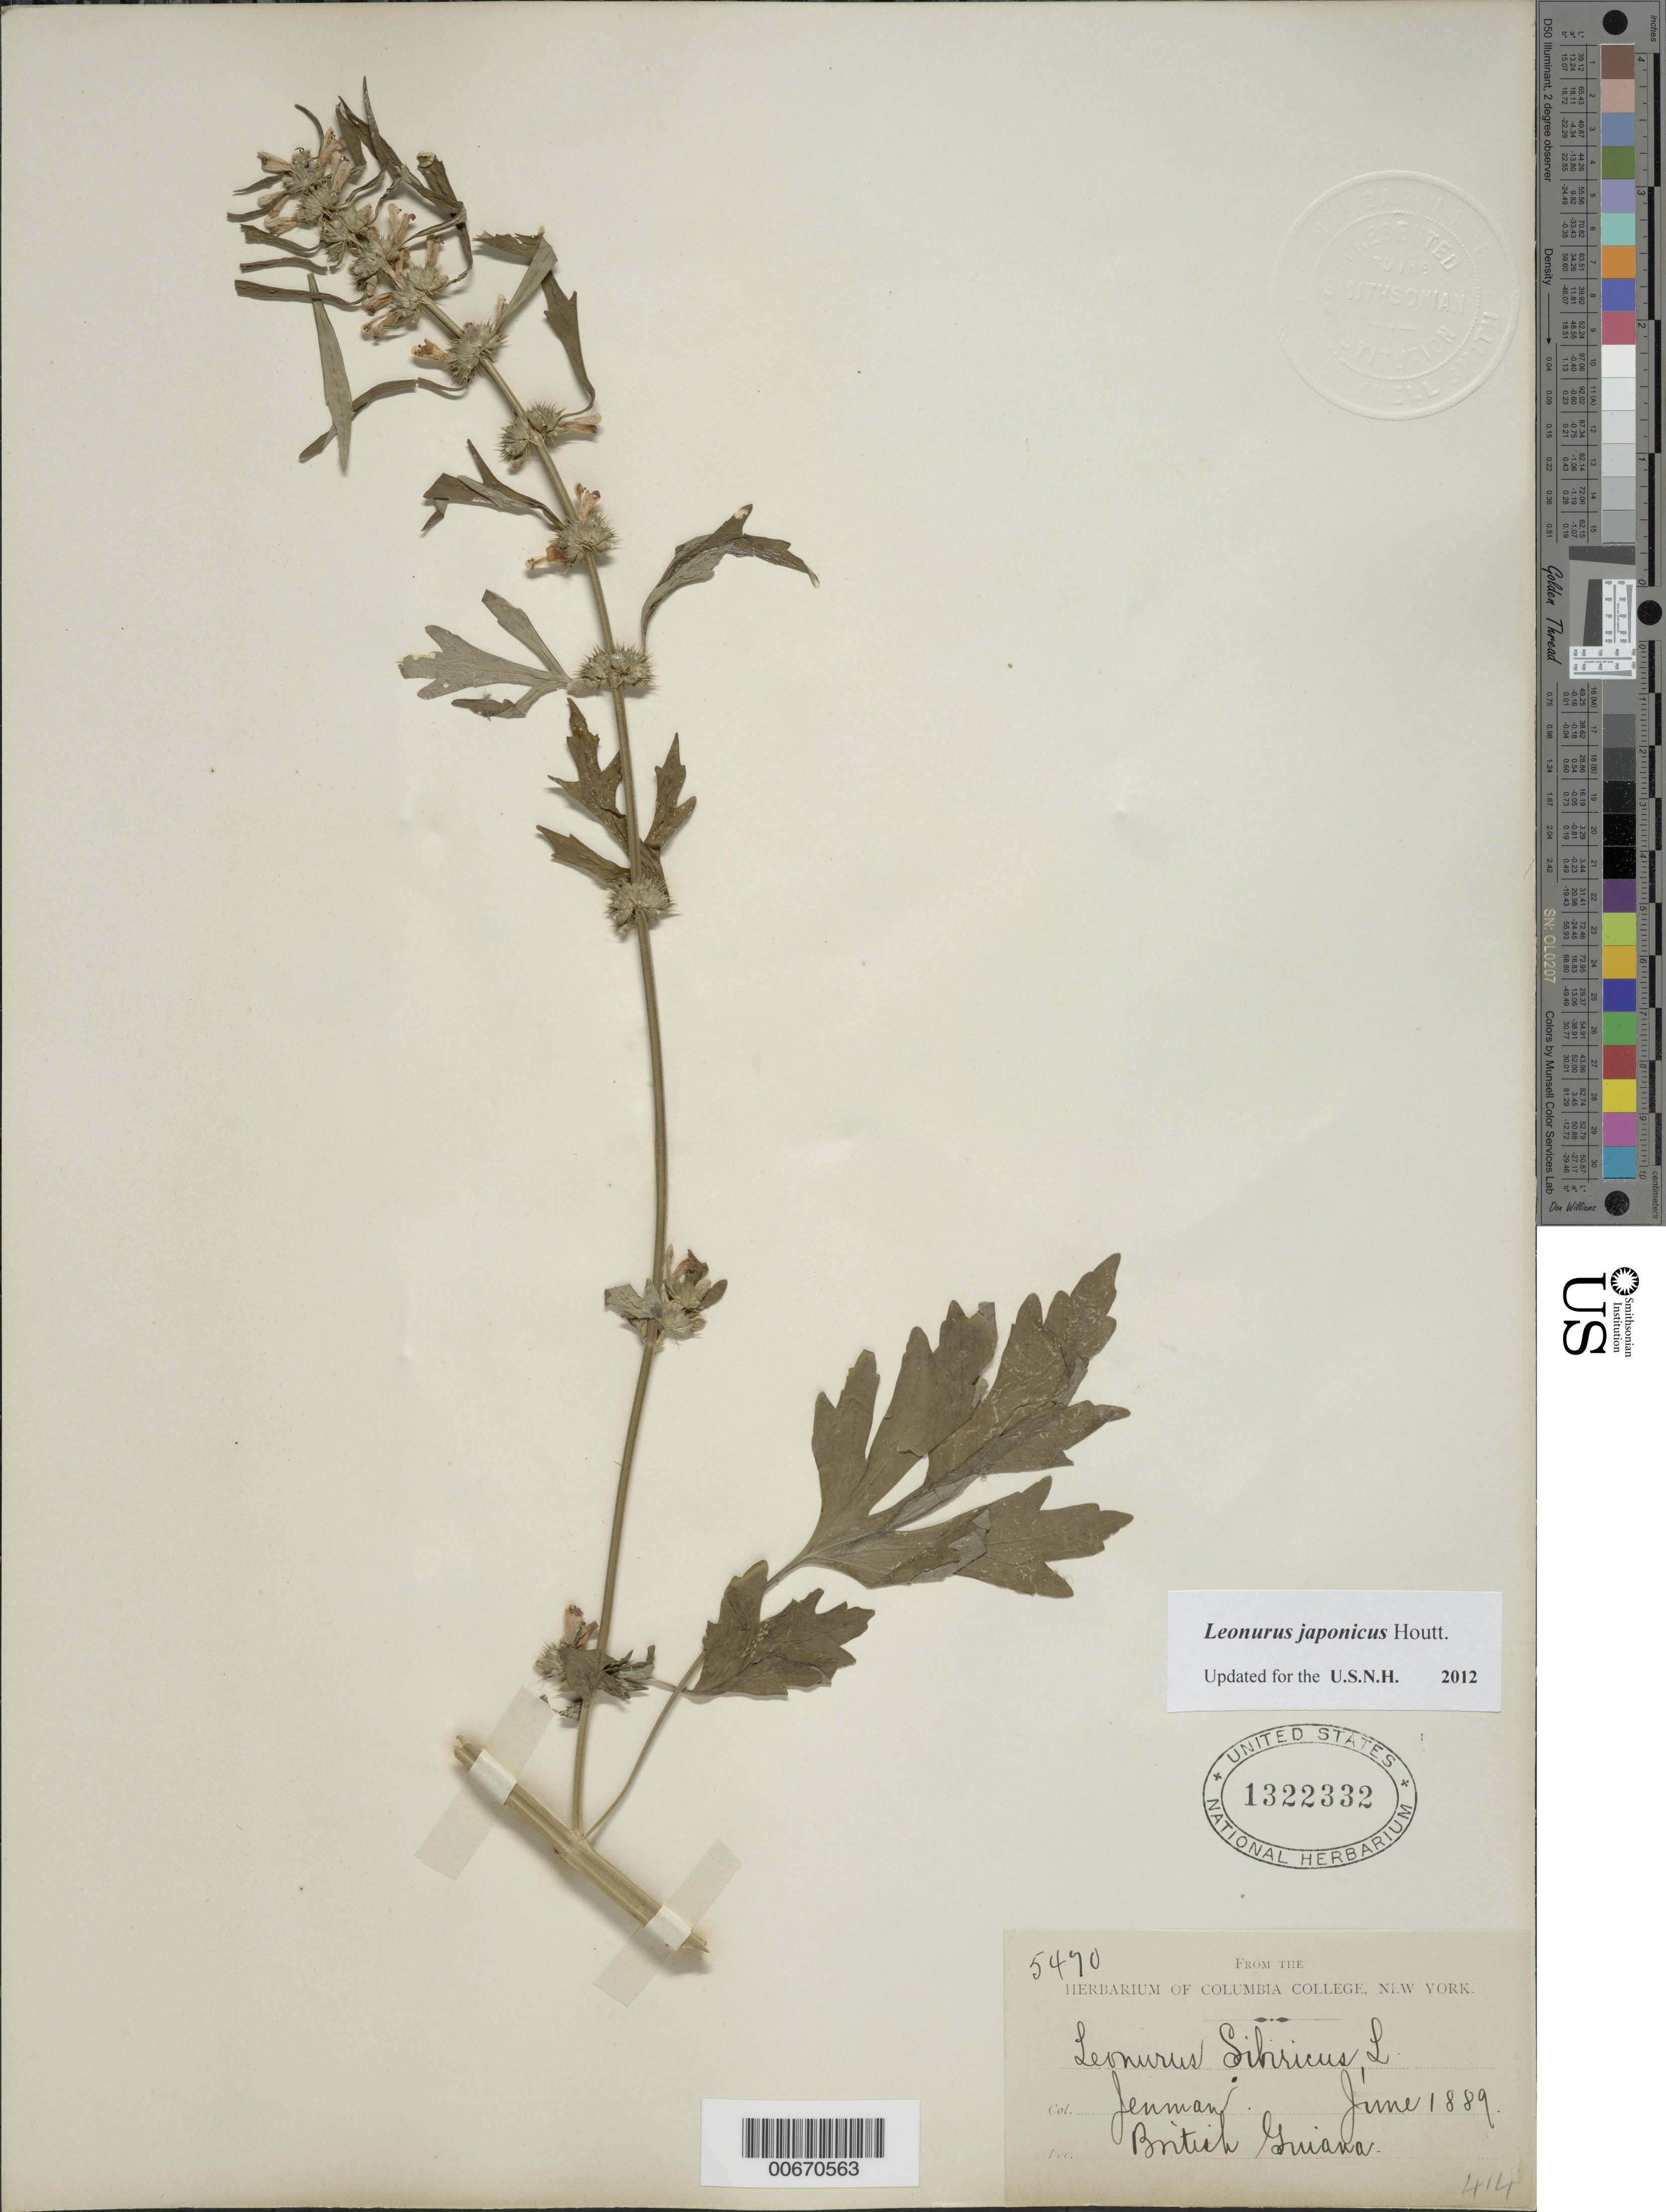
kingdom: Plantae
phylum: Tracheophyta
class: Magnoliopsida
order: Lamiales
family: Lamiaceae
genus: Leonurus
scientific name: Leonurus japonicus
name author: Houtt.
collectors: G. S. Jenman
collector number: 5470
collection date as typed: June 1889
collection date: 1889-06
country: Guyana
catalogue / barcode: US 1322332